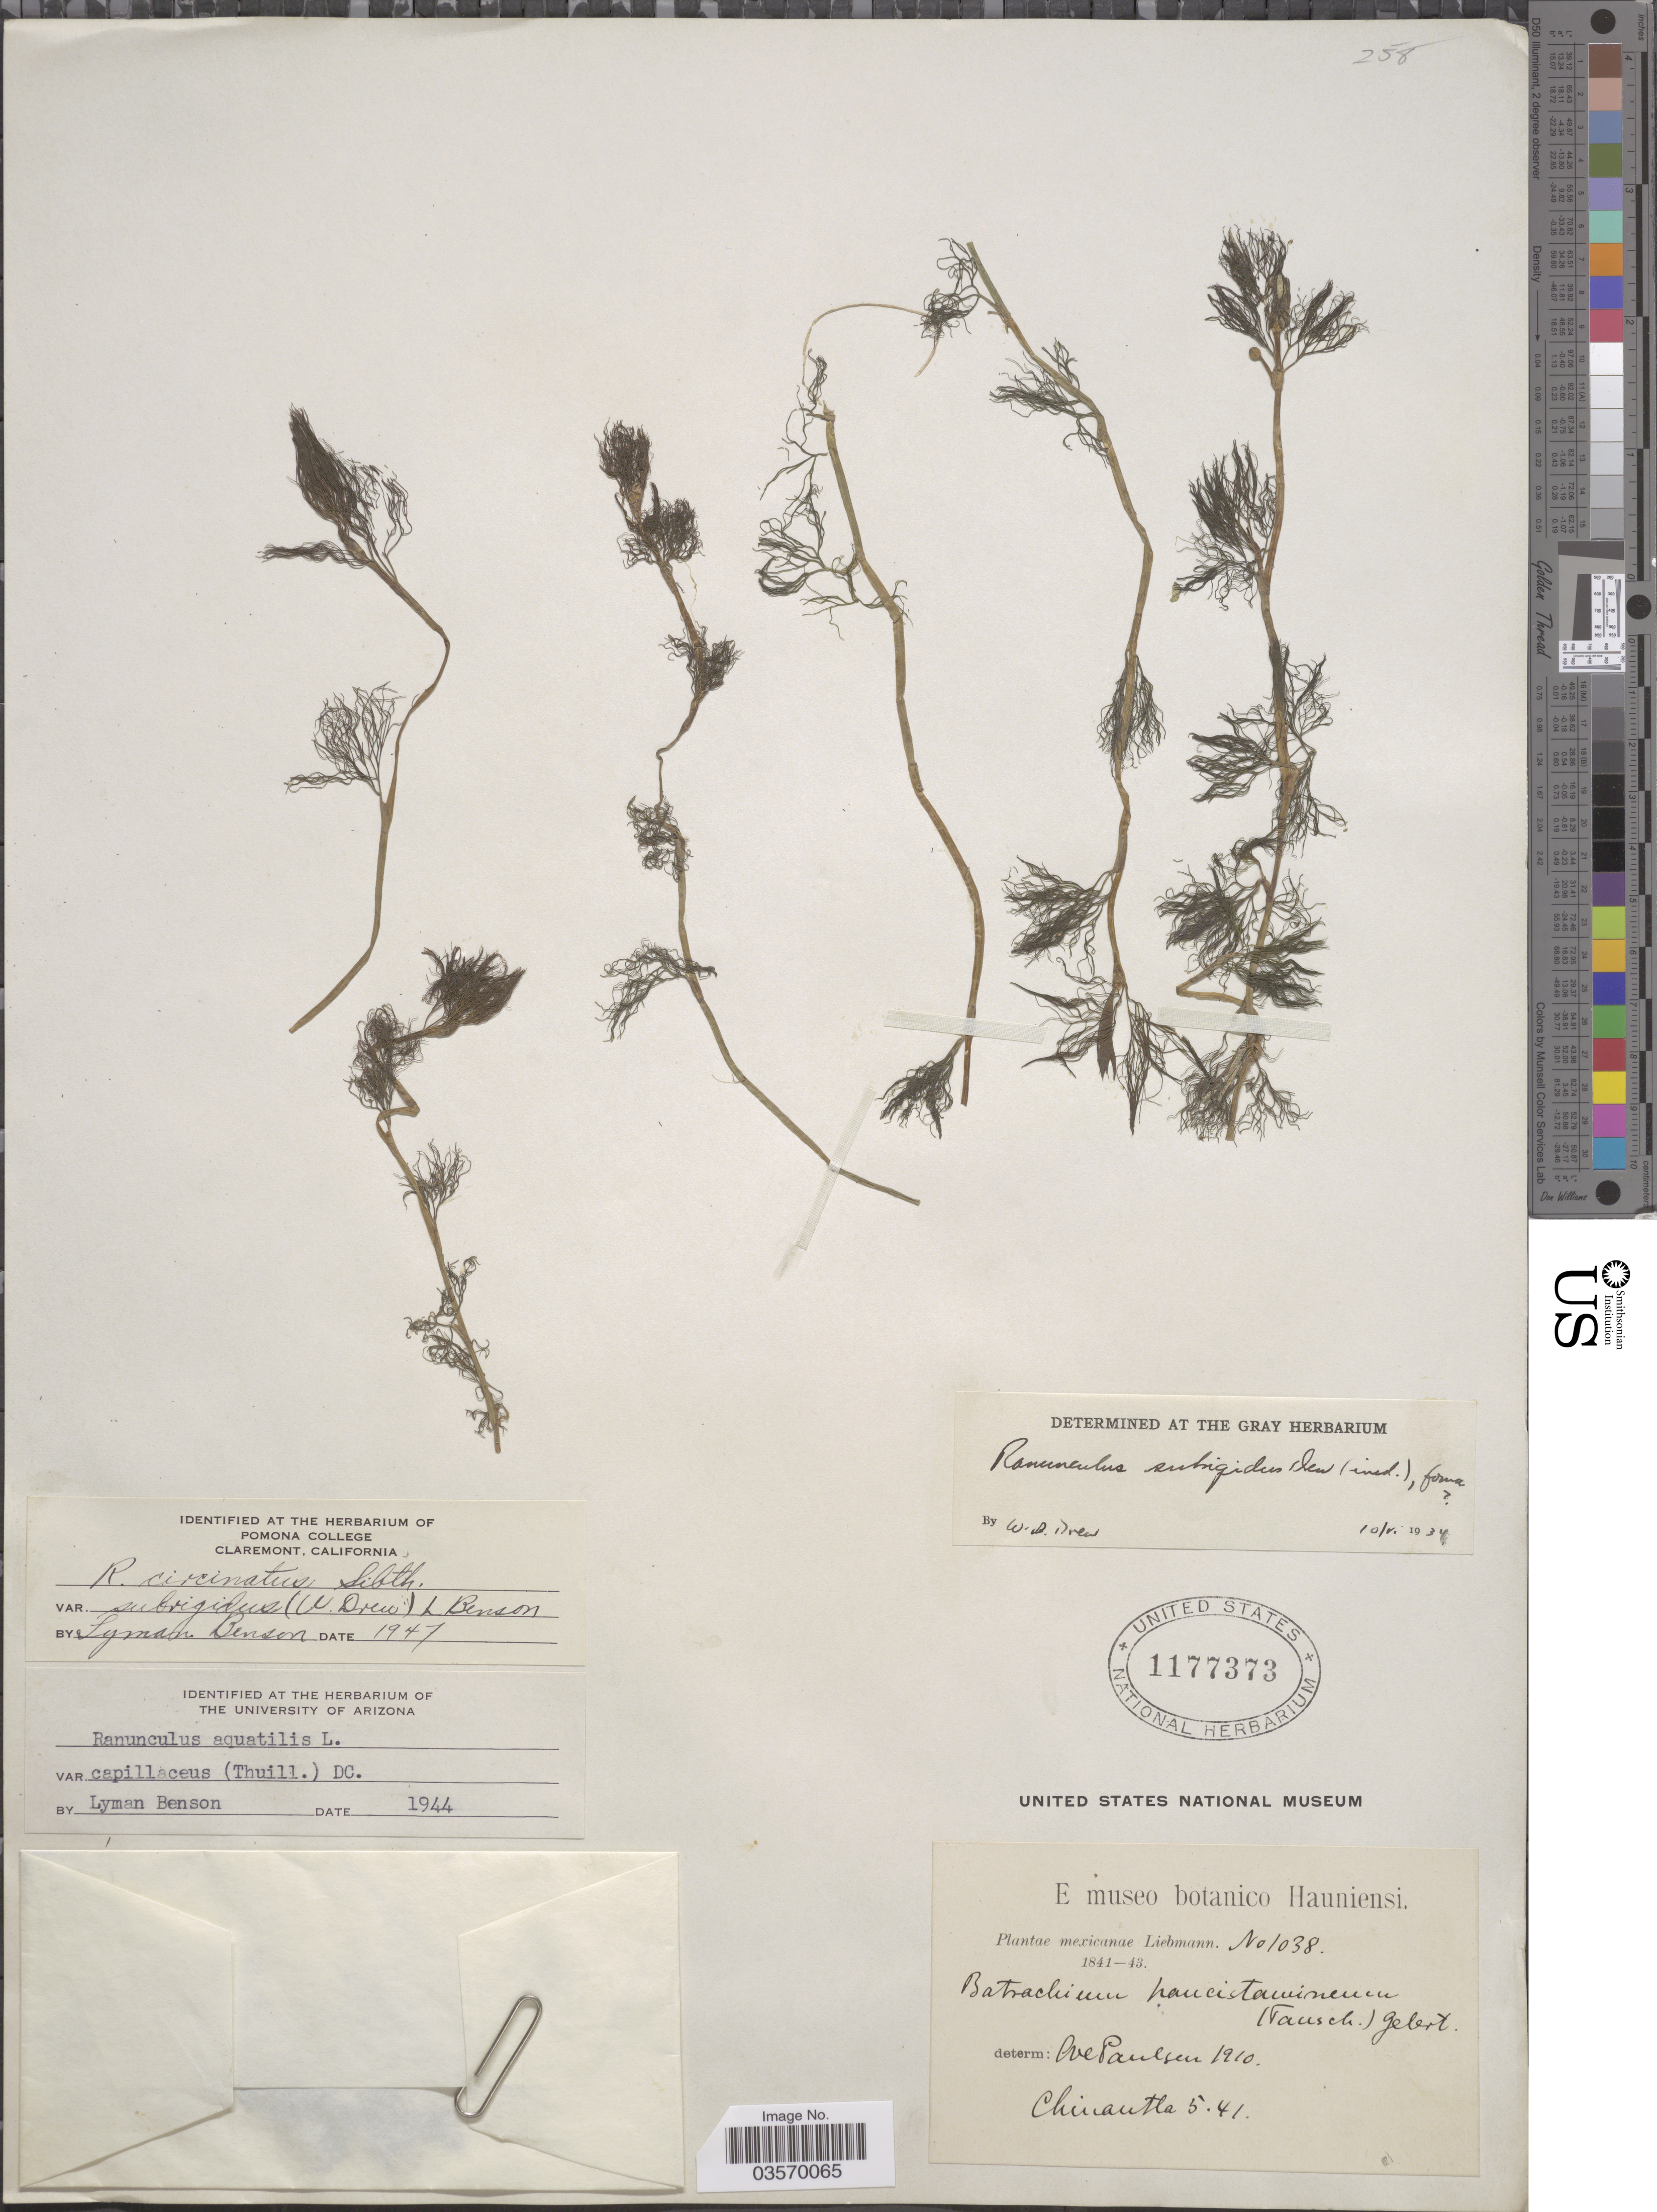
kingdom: Plantae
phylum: Tracheophyta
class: Magnoliopsida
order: Ranunculales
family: Ranunculaceae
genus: Ranunculus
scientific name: Ranunculus aquatilis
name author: L.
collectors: Liebmann, --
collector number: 1038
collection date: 1841-05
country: Mexico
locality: Chinantla.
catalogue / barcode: US 1177373